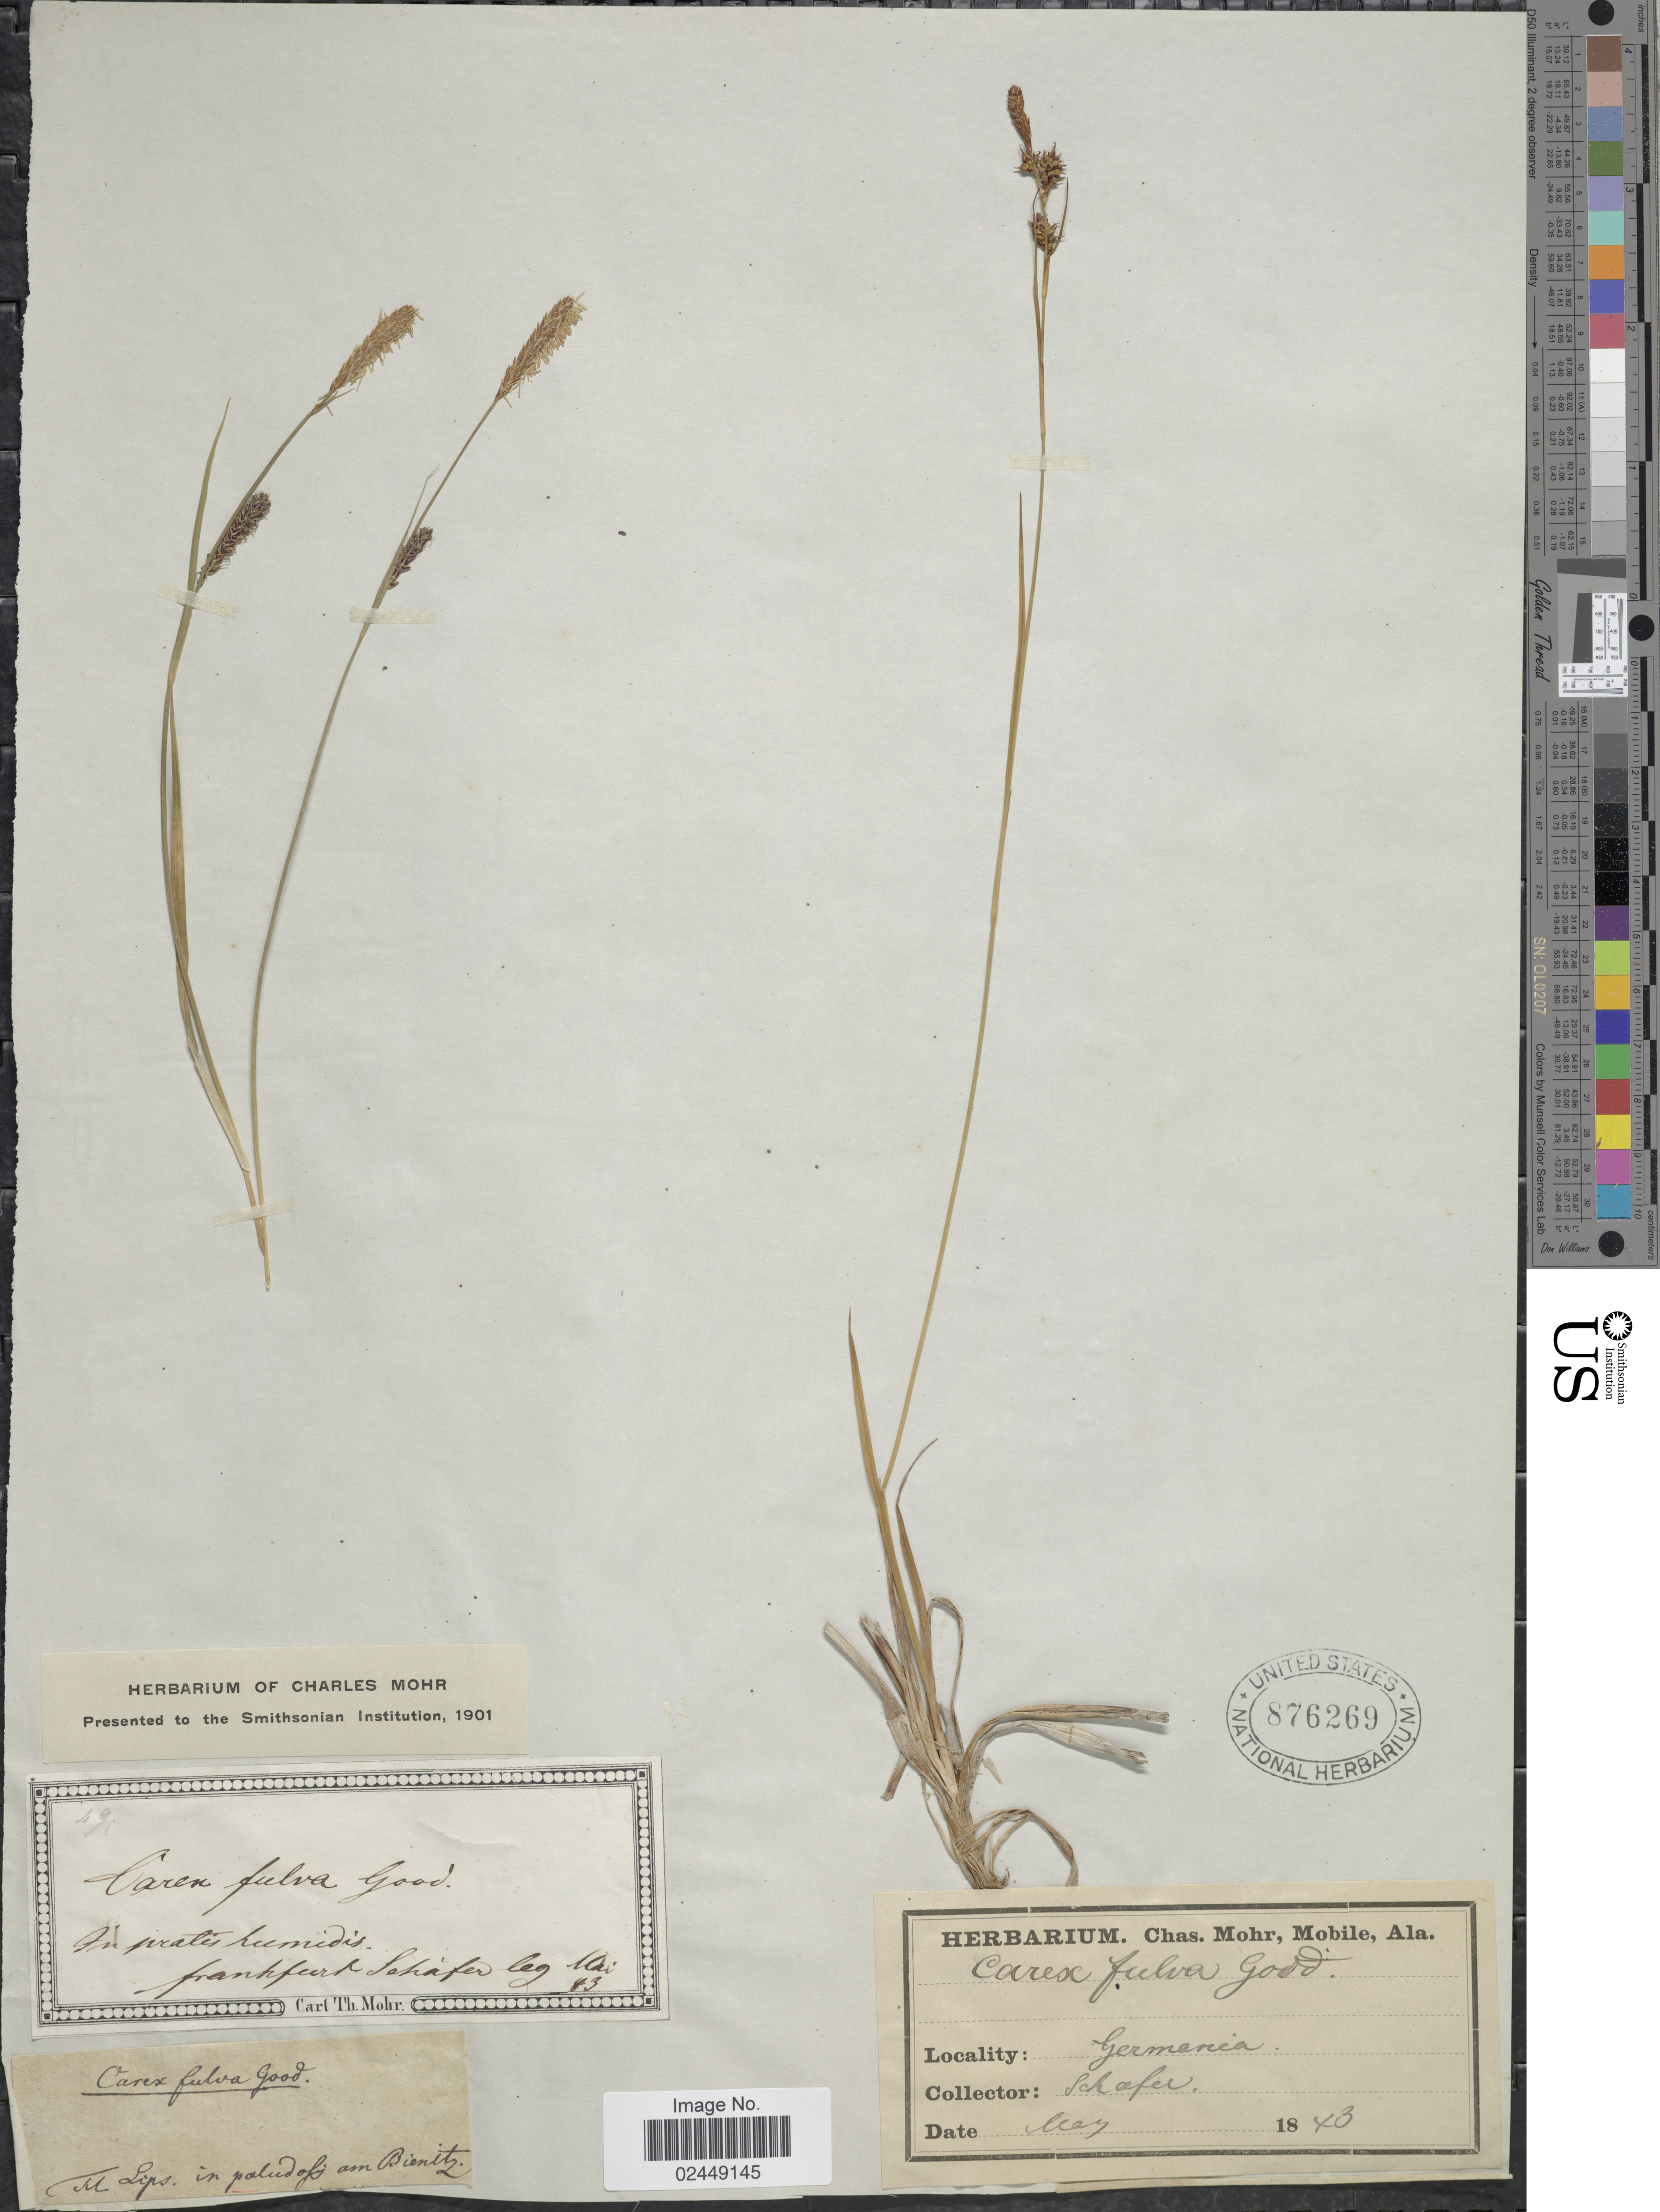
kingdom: Plantae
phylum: Tracheophyta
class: Liliopsida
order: Poales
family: Cyperaceae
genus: Carex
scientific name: Carex x fulva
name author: Gooden.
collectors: -. Schafer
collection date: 1843-05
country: Germany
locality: In pratis humidis frankfurt [interpreted]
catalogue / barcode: US 876269